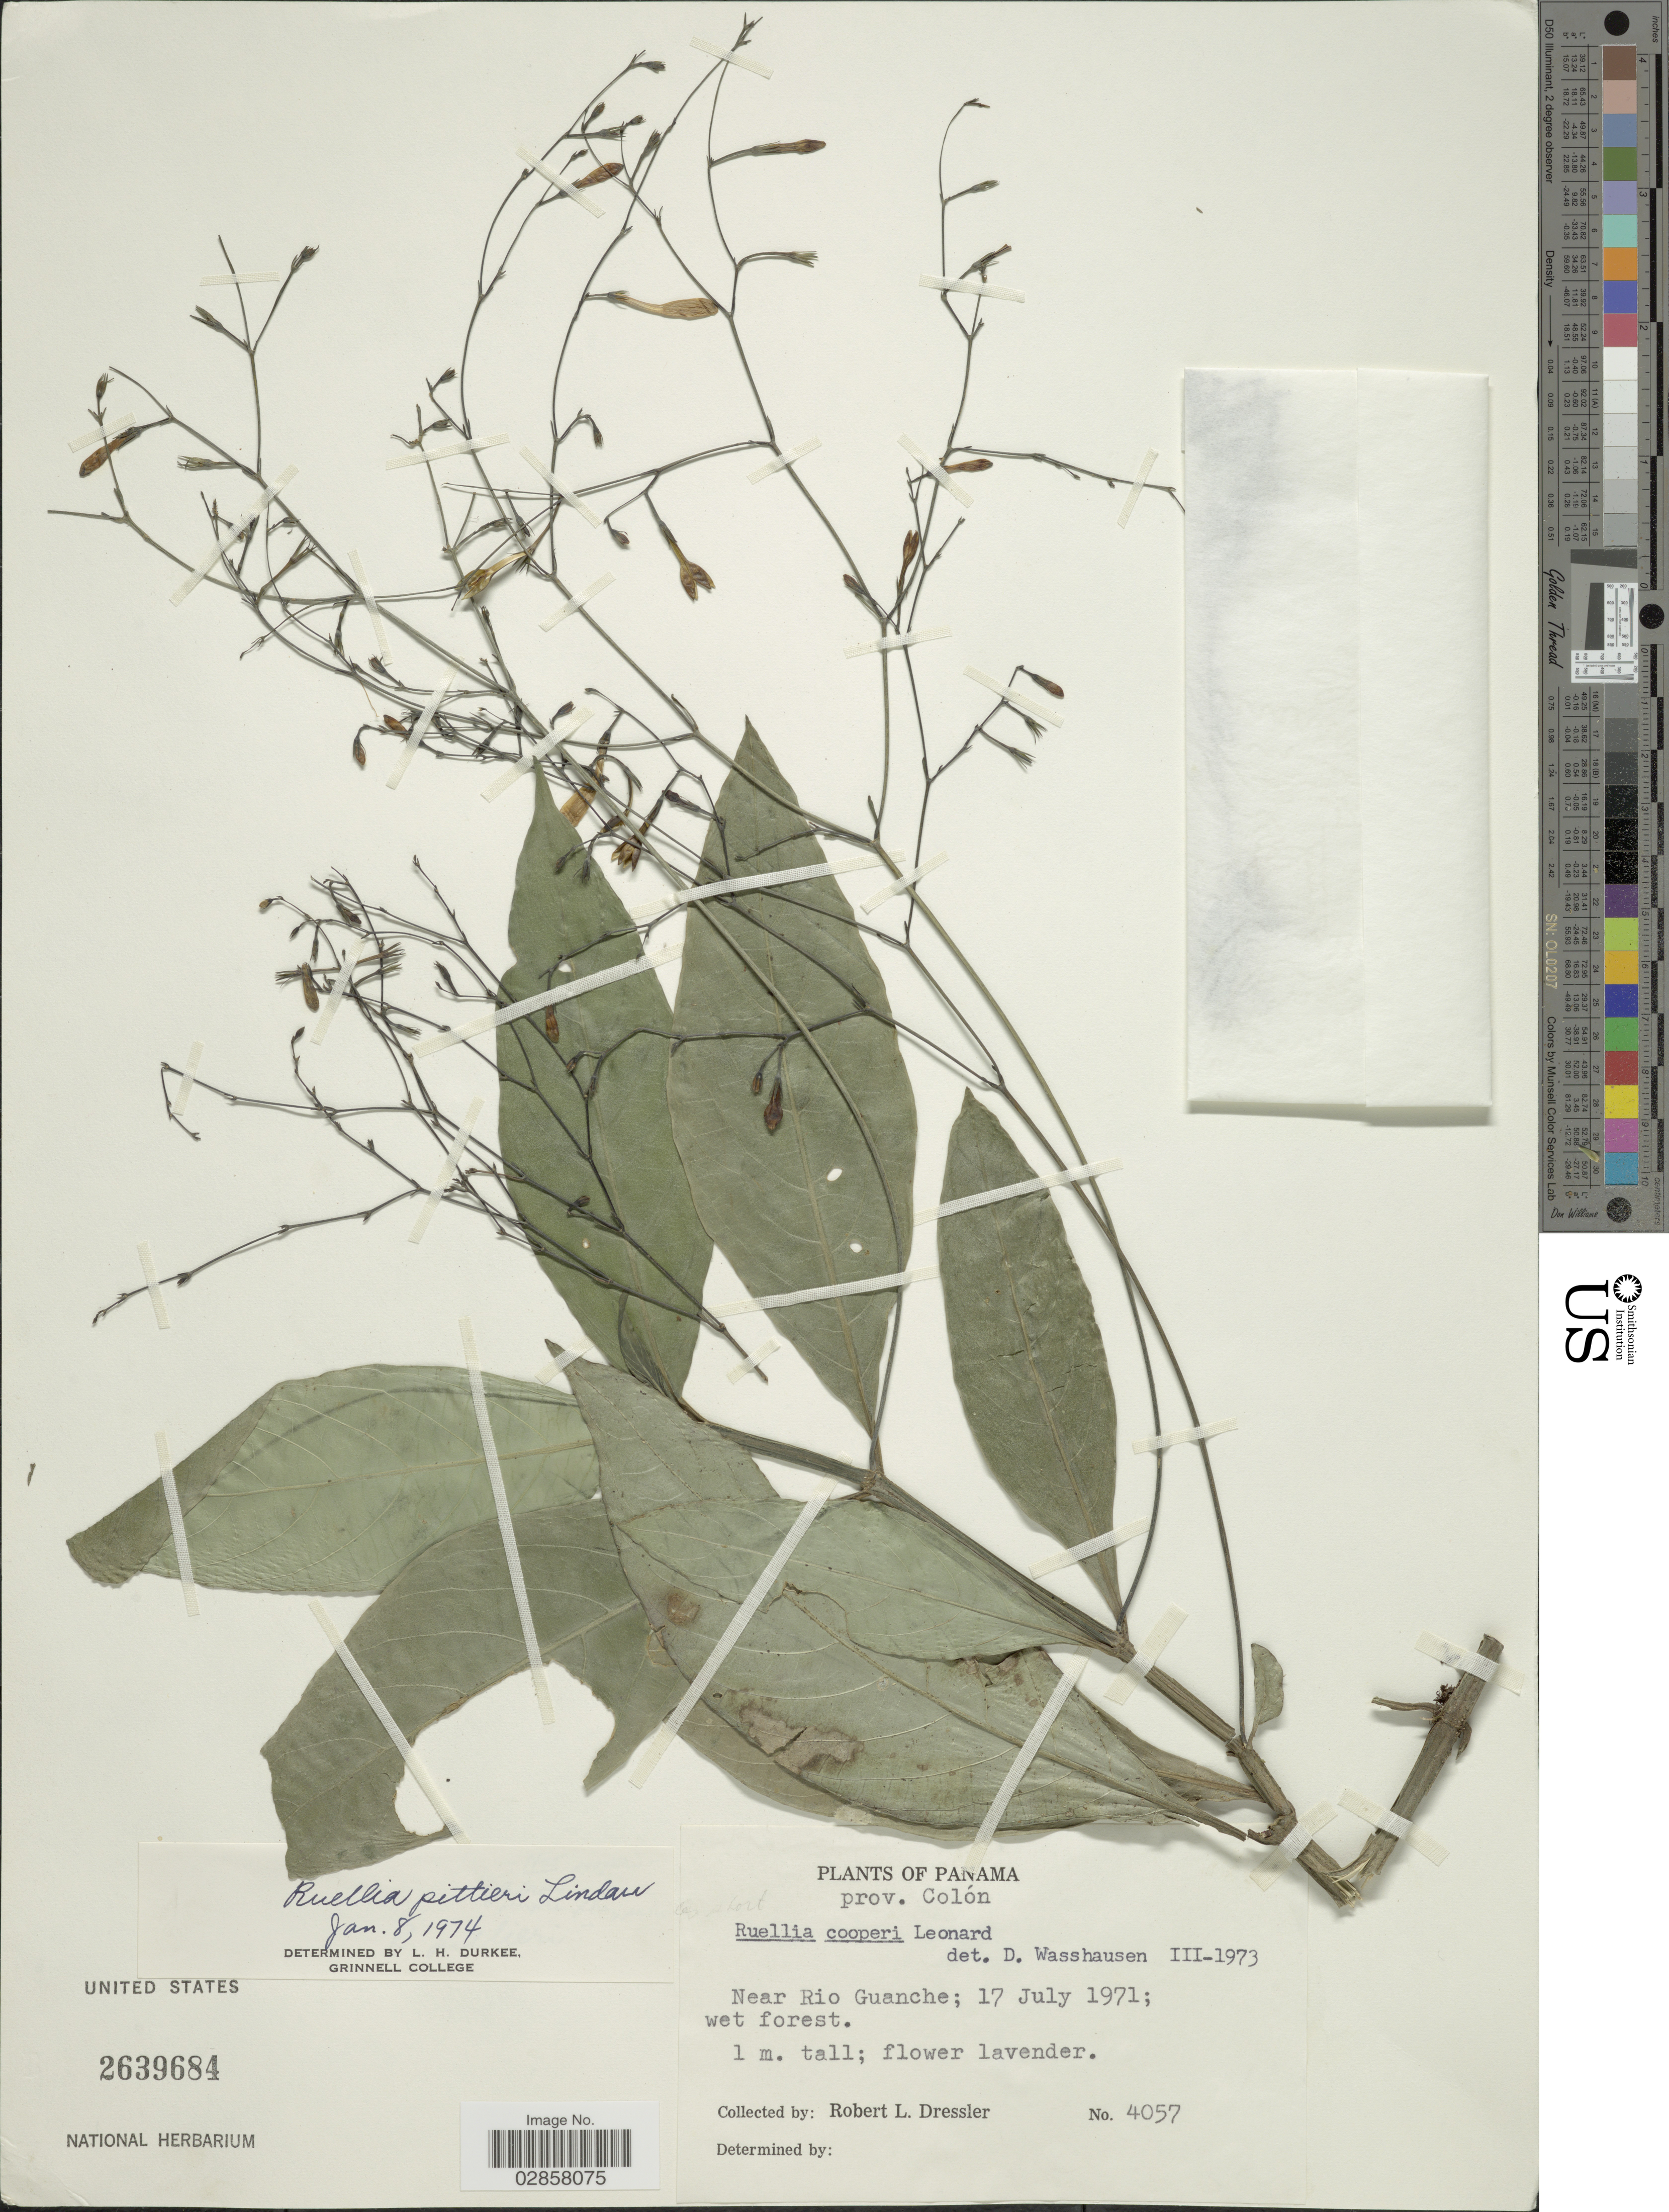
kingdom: Plantae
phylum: Tracheophyta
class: Magnoliopsida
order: Lamiales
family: Acanthaceae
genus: Ruellia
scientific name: Ruellia pittieri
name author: Lindau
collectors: R. Dressler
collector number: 4057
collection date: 1971-09-17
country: Panama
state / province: Colón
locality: Near Rio Guanche.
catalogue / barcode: US 2639684